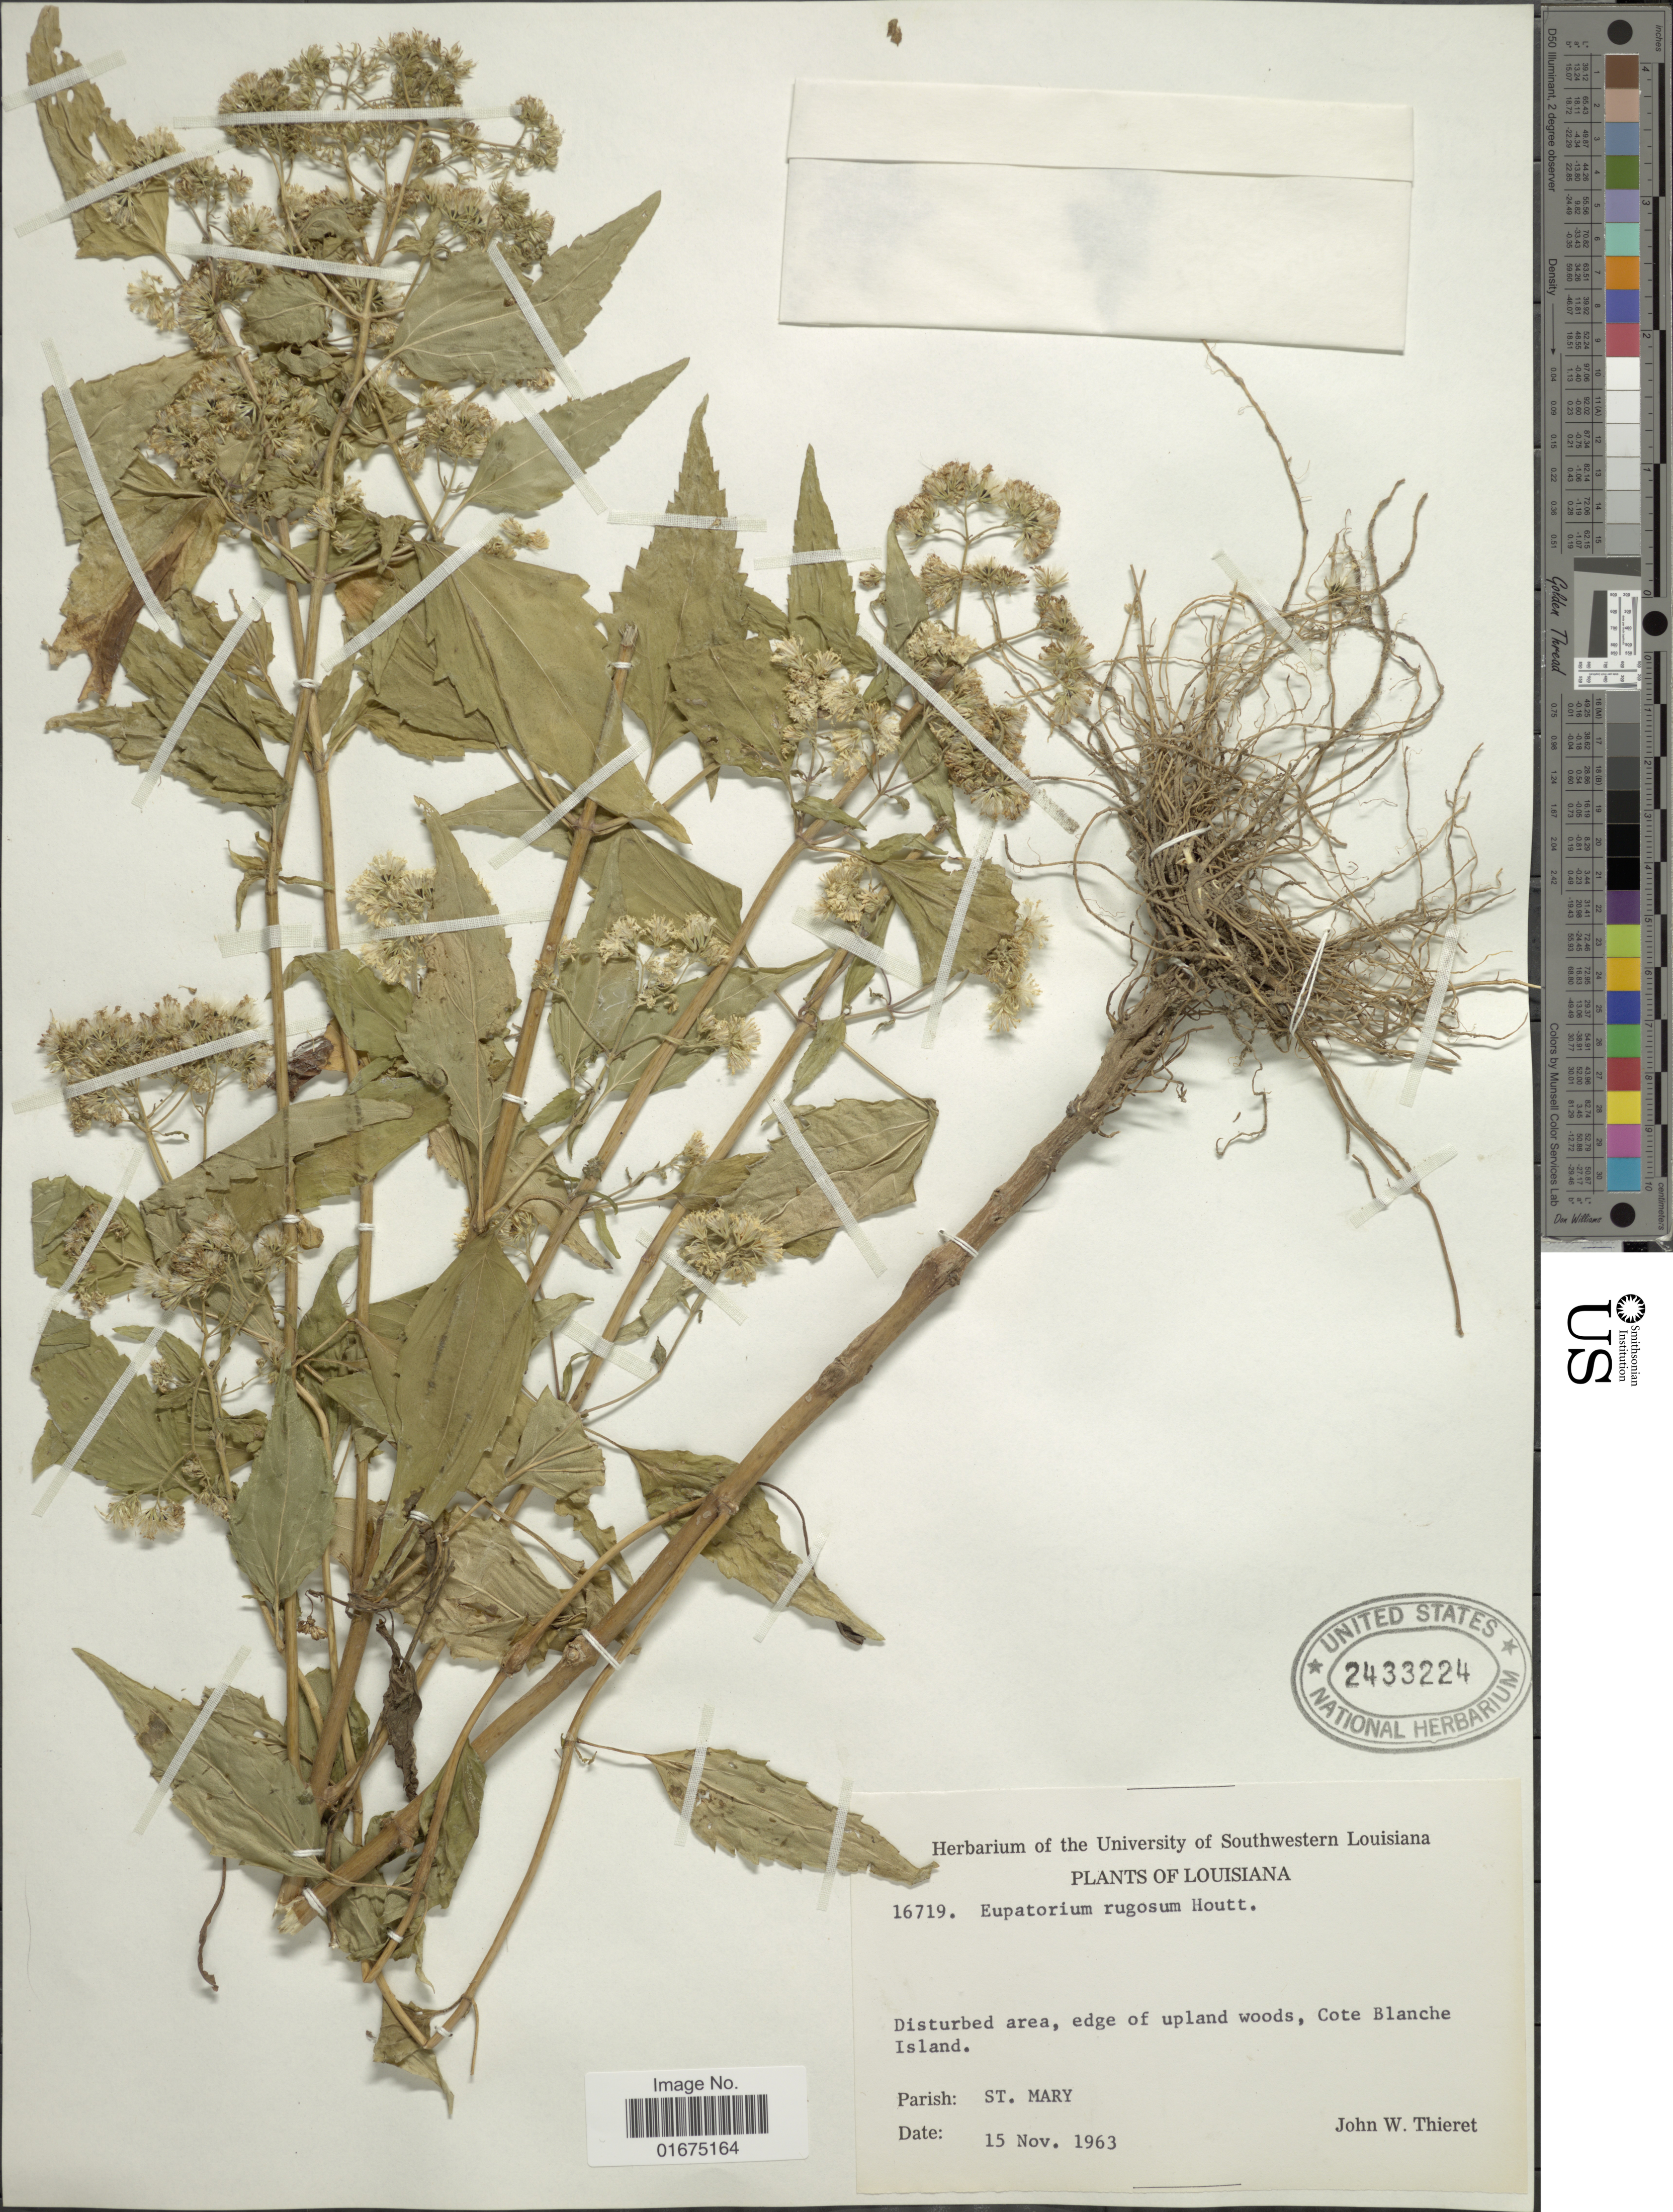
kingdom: Plantae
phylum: Tracheophyta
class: Magnoliopsida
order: Asterales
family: Asteraceae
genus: Ageratina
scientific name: Ageratina altissima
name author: (L.) R.M. King & H. Rob.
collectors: J. W. Thieret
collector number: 16719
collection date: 1963-11-15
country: United States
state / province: Louisiana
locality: Disturbed area, edge of upland woods, Cote Blanche Island, Parish: St. Mary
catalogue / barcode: US 2433224